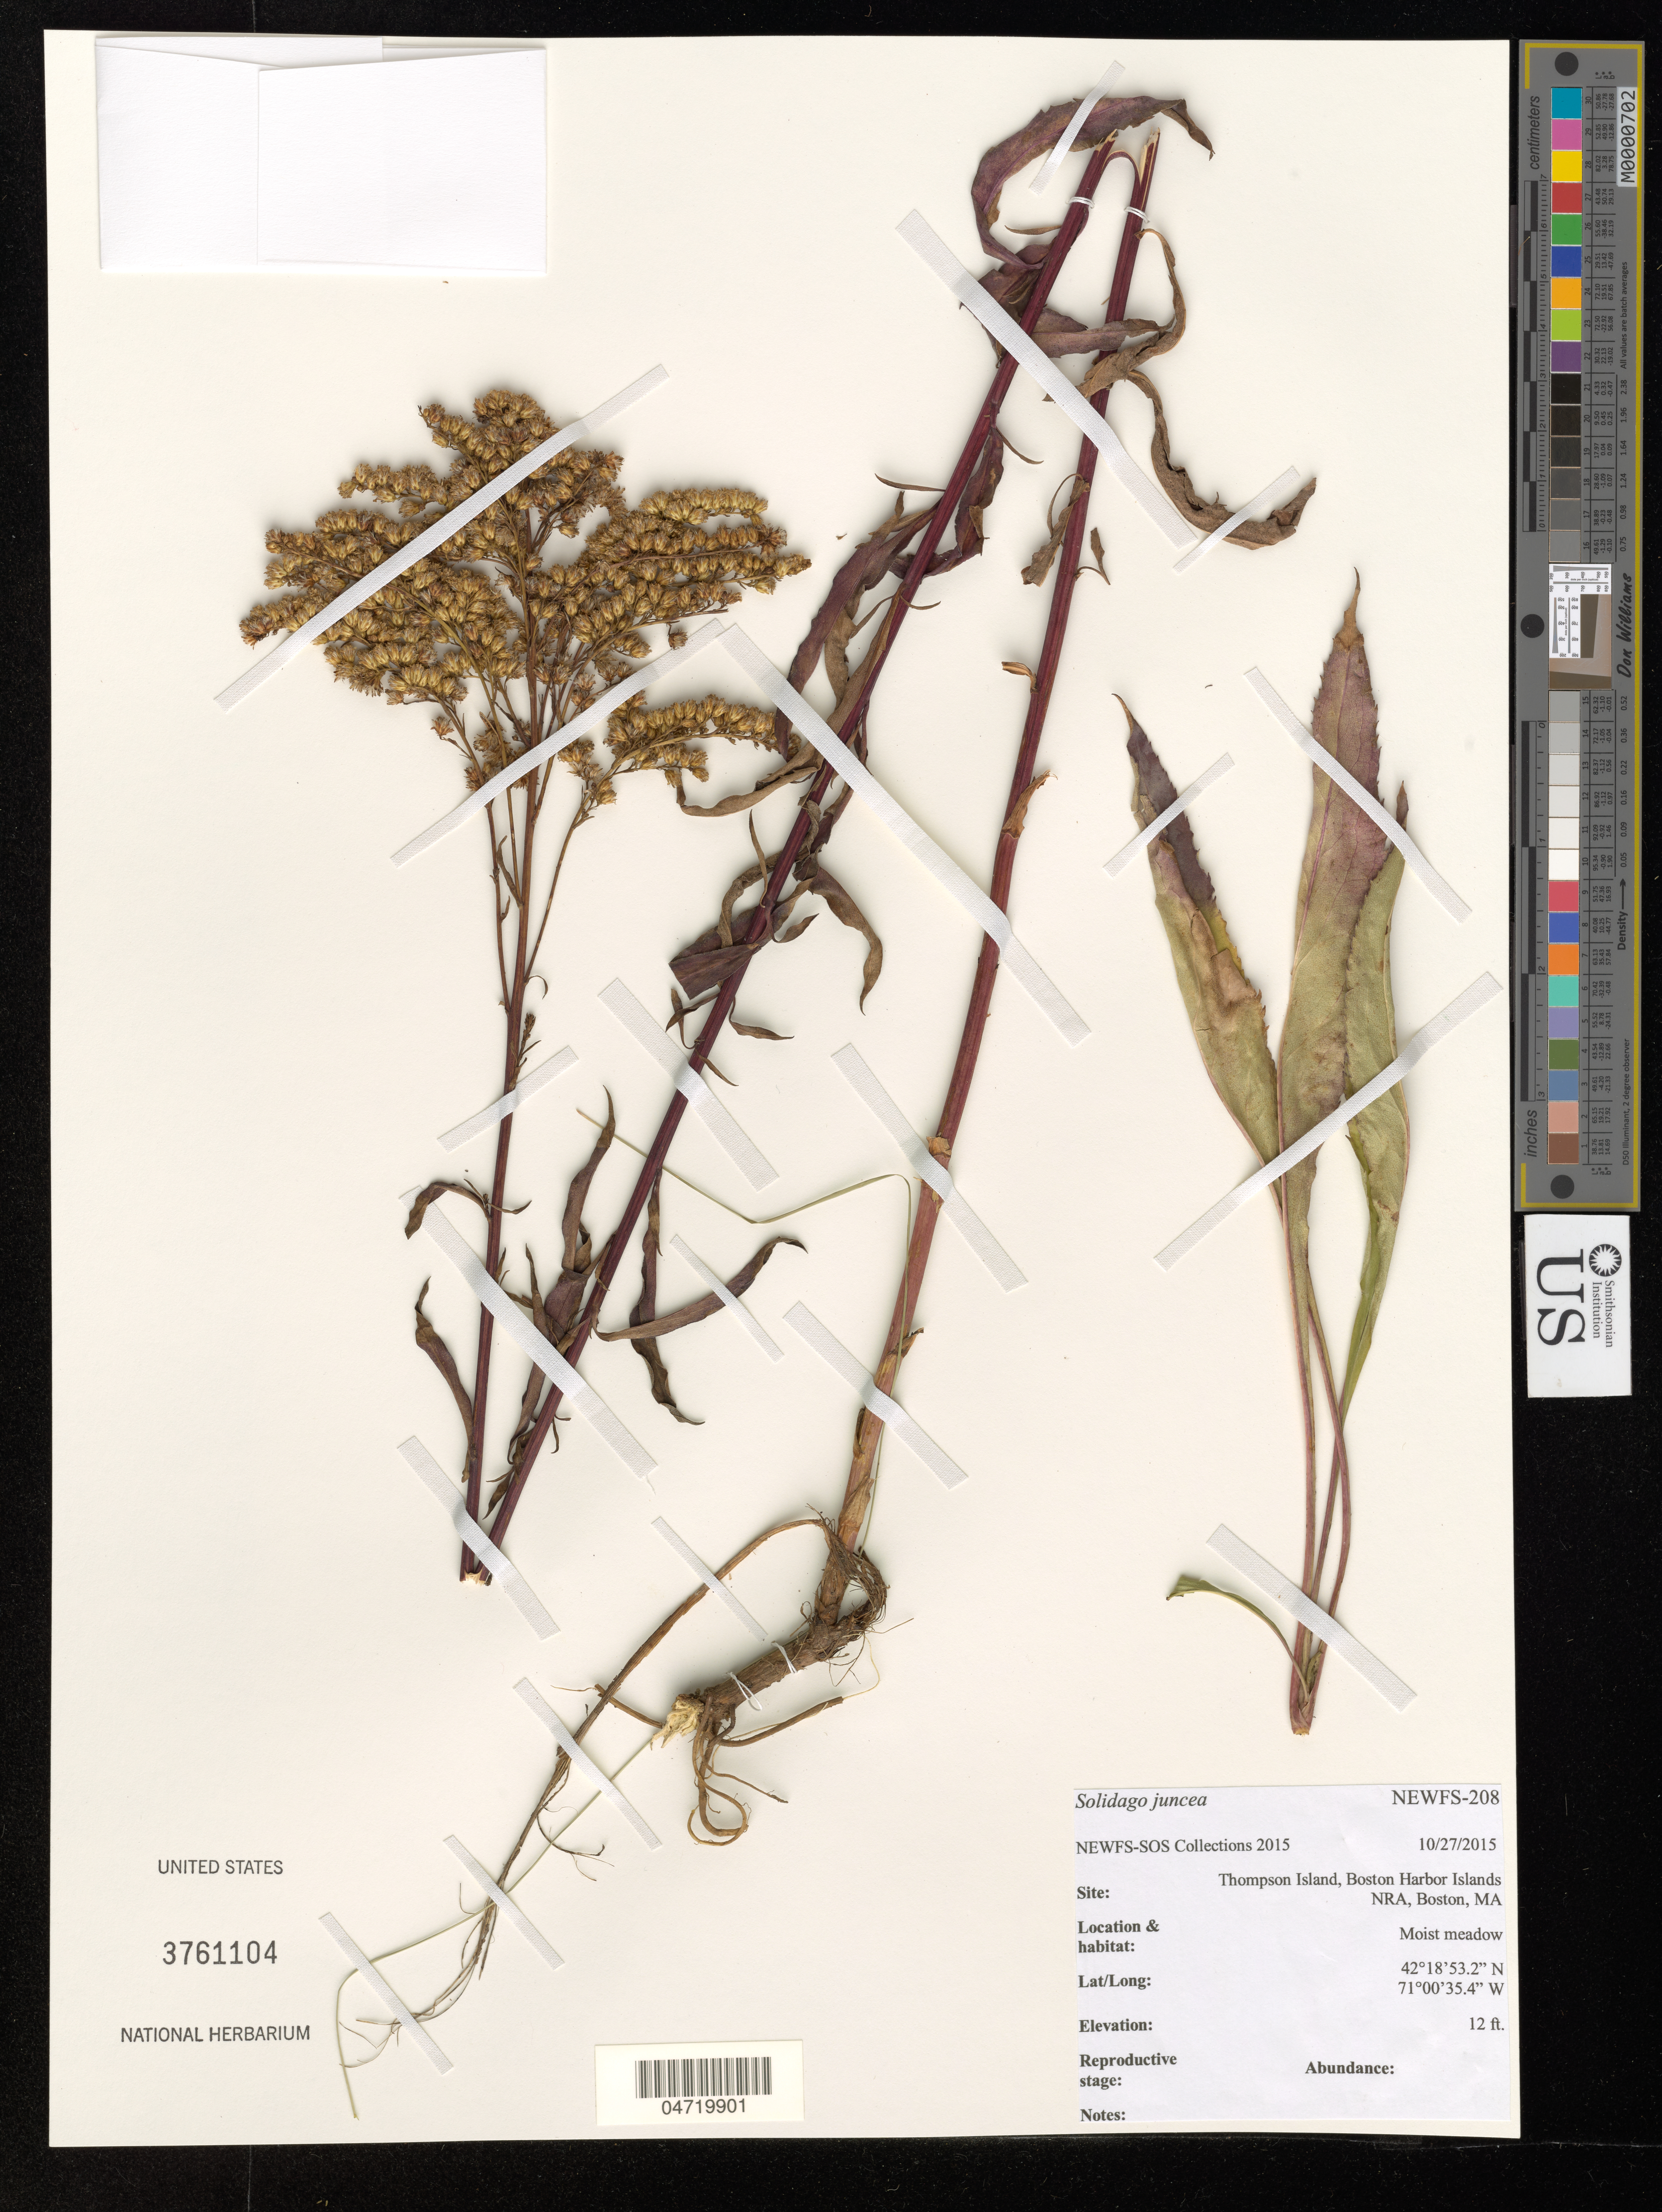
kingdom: Plantae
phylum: Tracheophyta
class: Magnoliopsida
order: Asterales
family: Asteraceae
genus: Solidago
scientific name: Solidago juncea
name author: Aiton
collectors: NEWFS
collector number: NEWFS-208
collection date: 2015-10-27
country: United States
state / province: Massachusetts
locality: Thompson Island, Boston Harbor Islands, NRA, Boston.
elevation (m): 4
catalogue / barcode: US 3761104